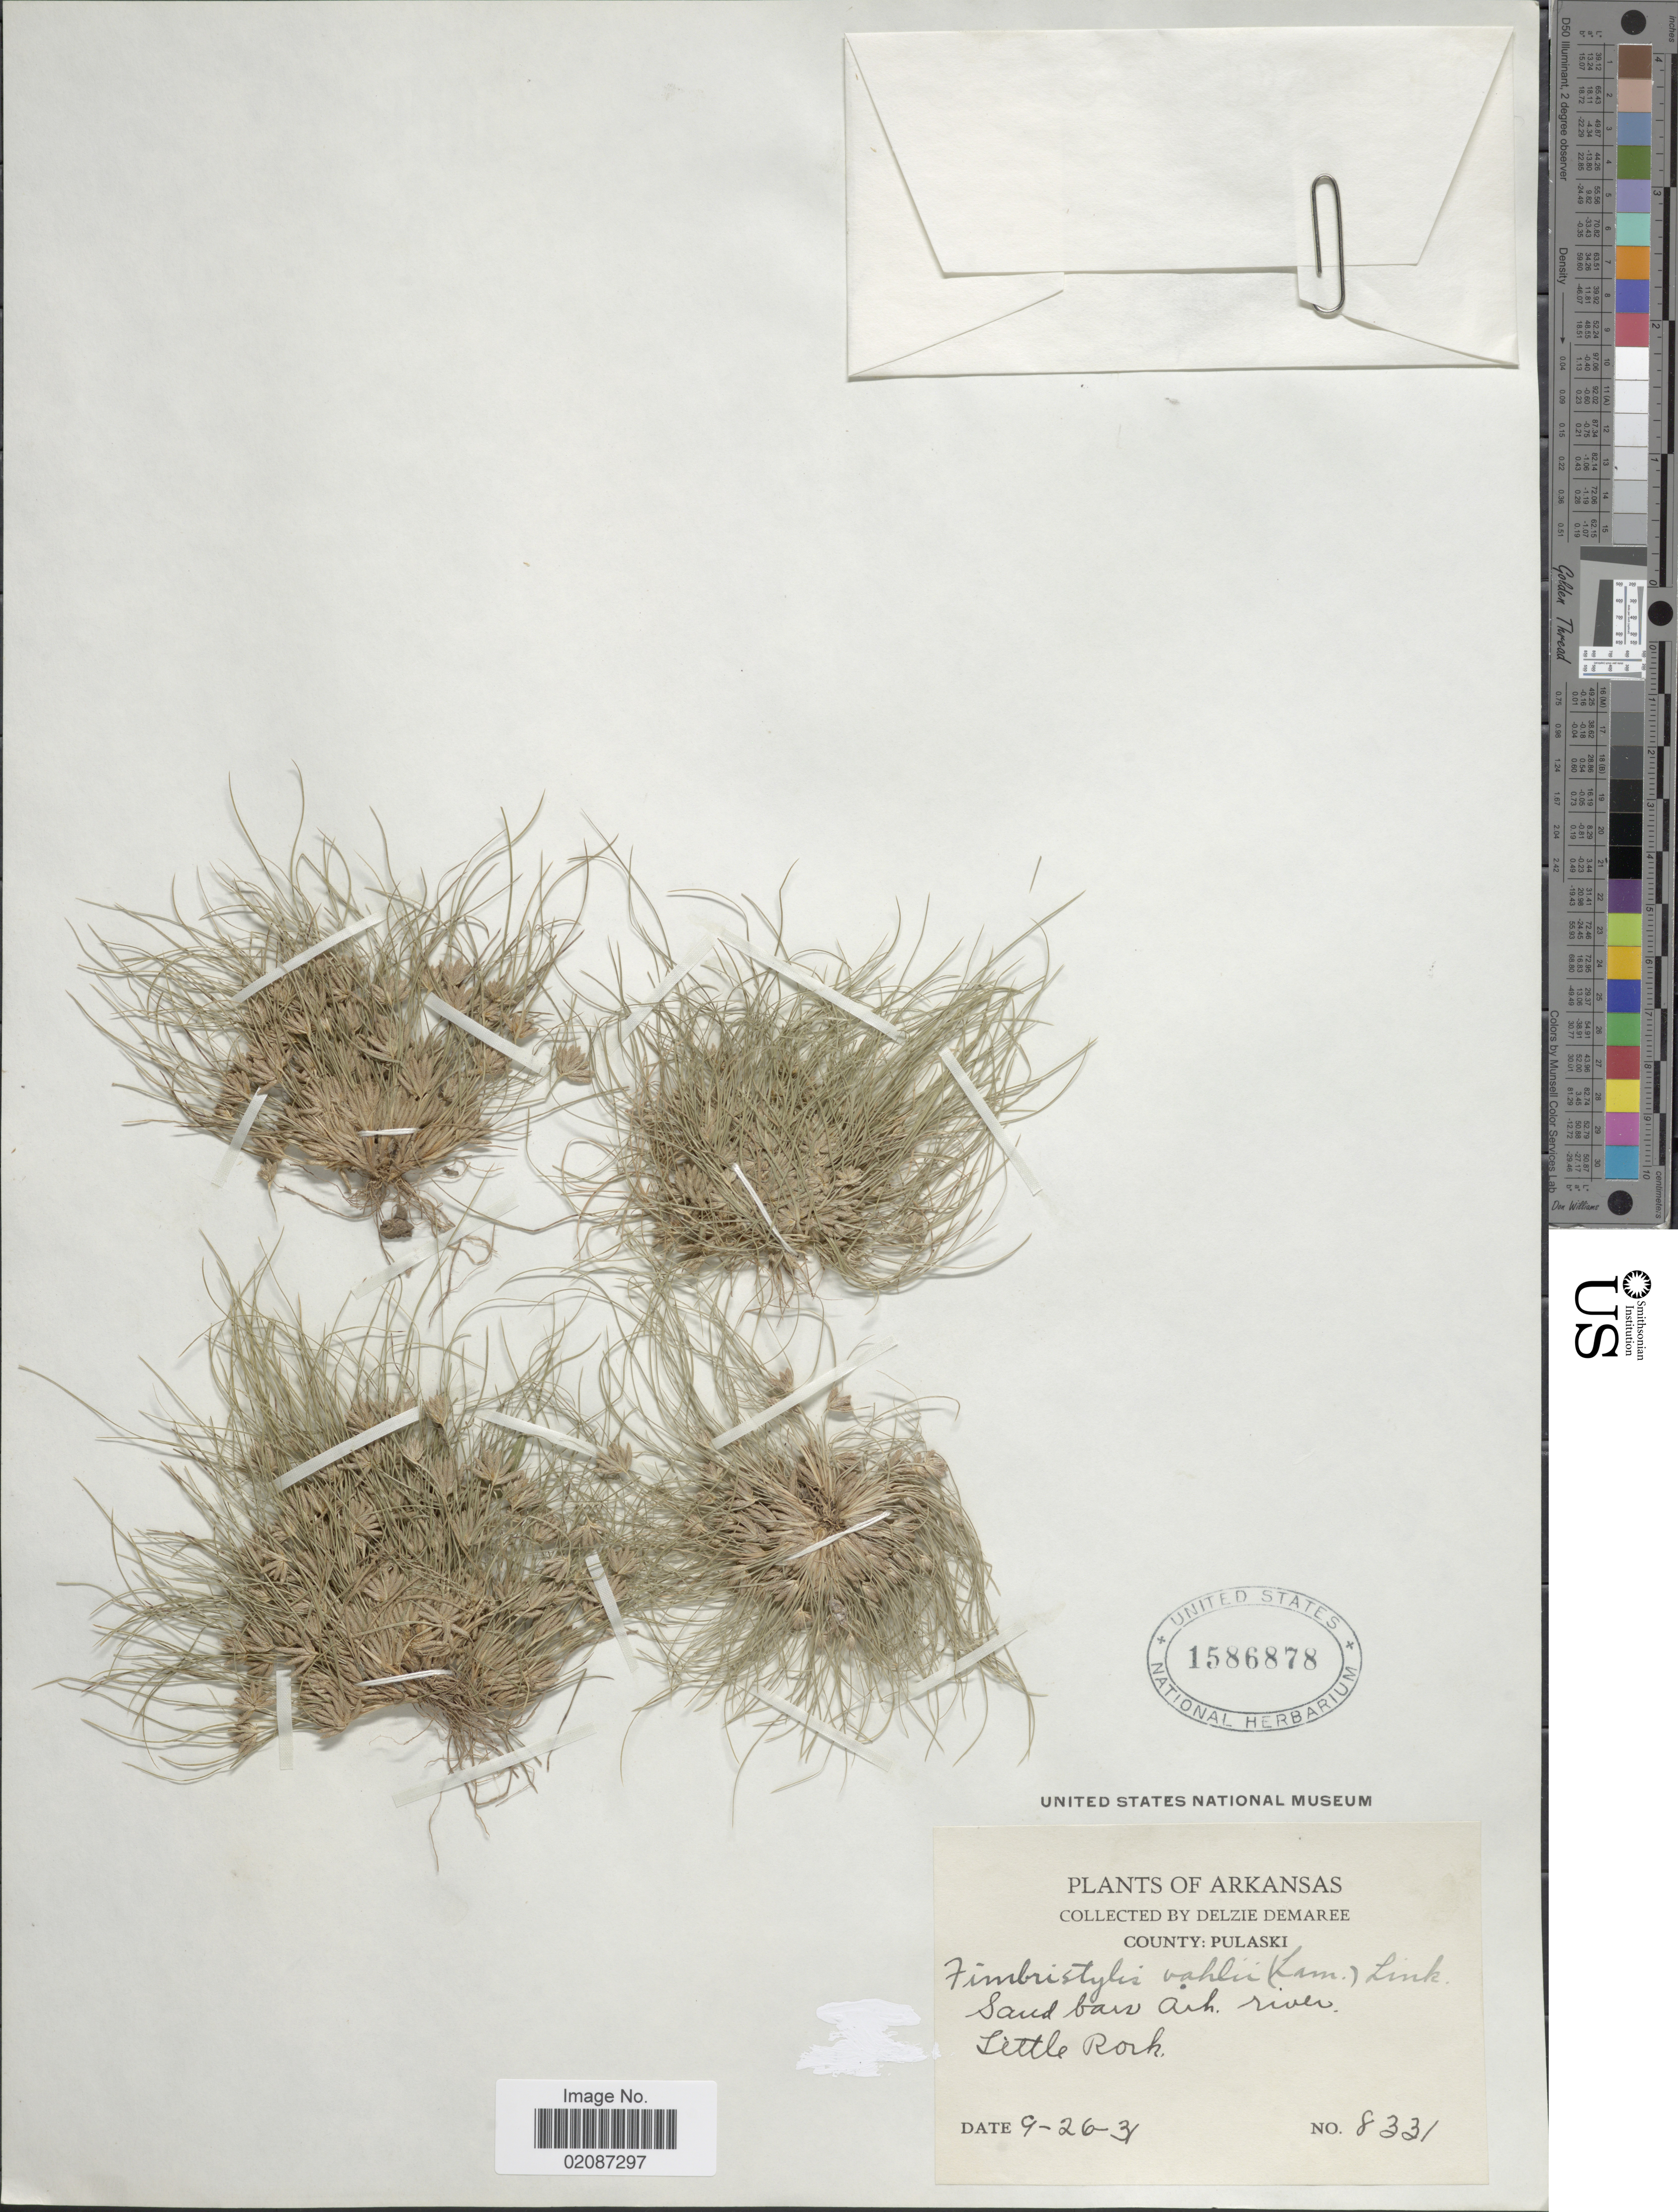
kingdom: Plantae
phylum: Tracheophyta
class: Liliopsida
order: Poales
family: Cyperaceae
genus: Fimbristylis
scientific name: Fimbristylis vahlii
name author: (Lam.) Link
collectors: D. Demaree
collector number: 8331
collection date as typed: Transcribed d/m/y: 26/9/31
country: United States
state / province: Arkansas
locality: County: Pulaski, Sand bars Ark. river, Little Rock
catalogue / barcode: US 1586878